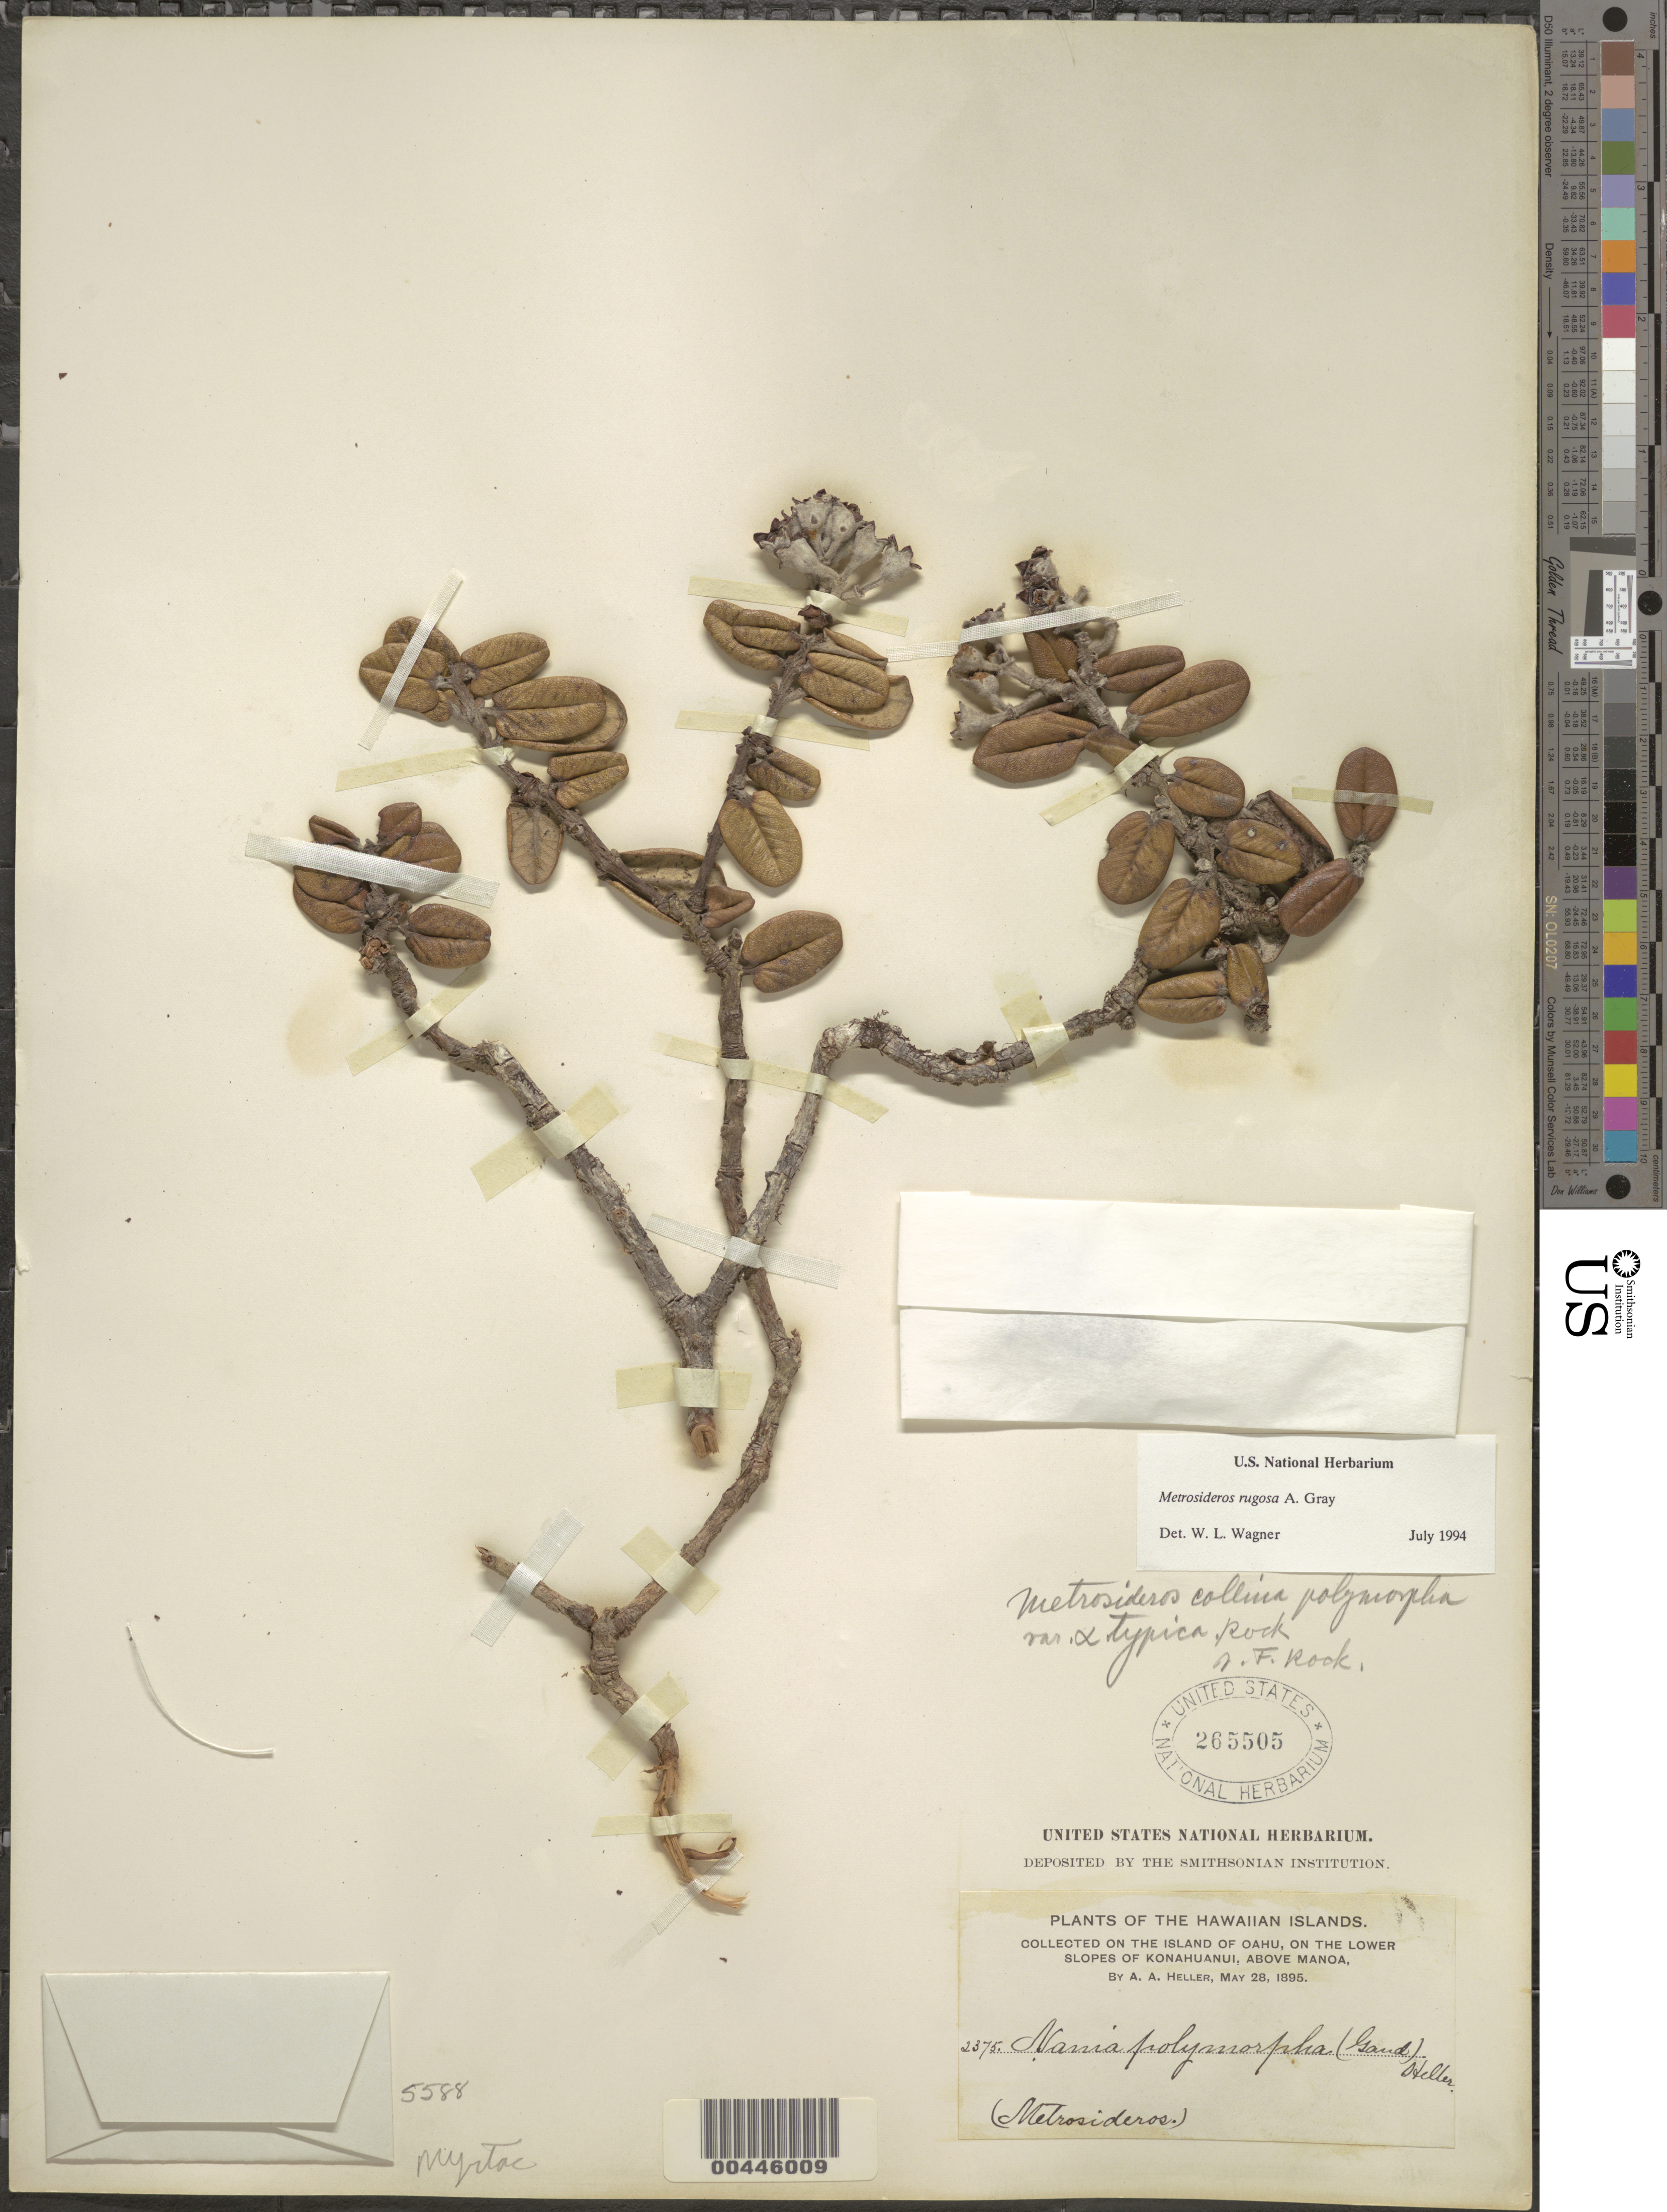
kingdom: Plantae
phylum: Tracheophyta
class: Magnoliopsida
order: Myrtales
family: Myrtaceae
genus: Metrosideros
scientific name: Metrosideros rugosa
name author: A. Gray in Wilkes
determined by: Wagner, W. L., (BOT), Smithsonian Institution - National Museum of Natural History (UNITED STATES)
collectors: A. A. Heller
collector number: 2375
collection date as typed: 28 May 1895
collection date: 1895-05-28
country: United States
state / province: Hawaii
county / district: Honolulu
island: Oahu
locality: On the lower slopes of Konahuanui, above Manoa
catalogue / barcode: US 265505